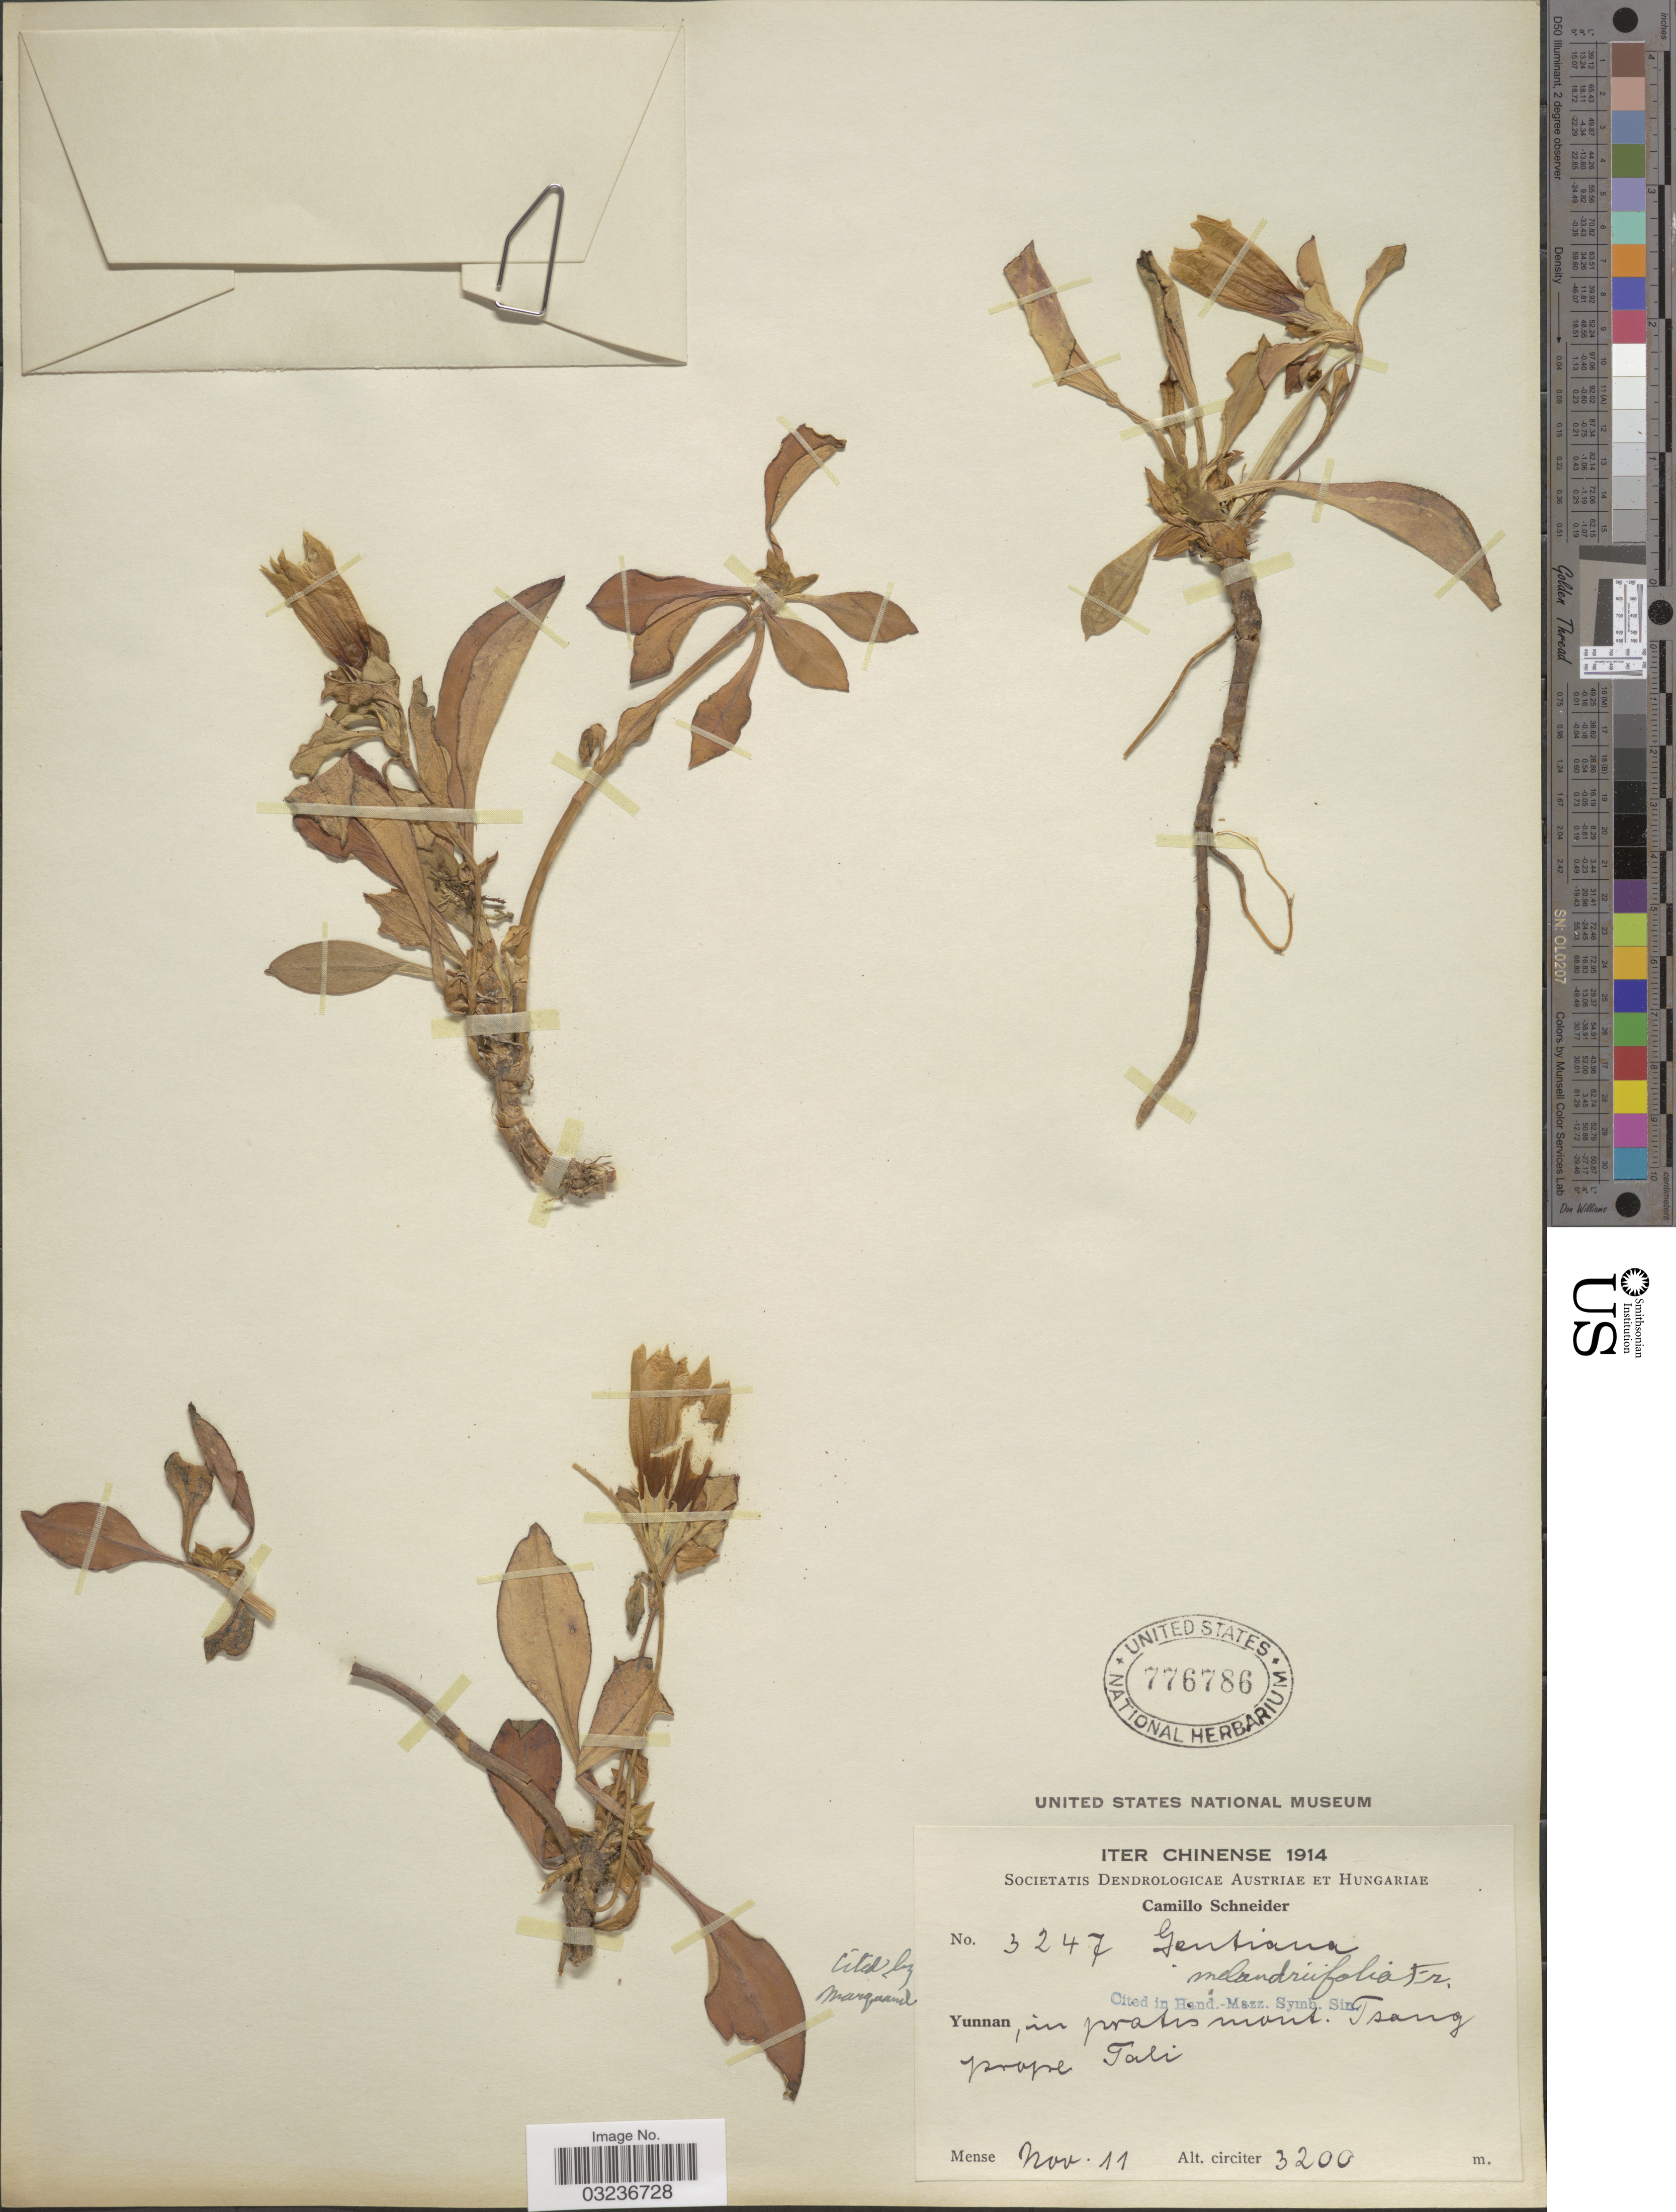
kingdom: Plantae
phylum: Tracheophyta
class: Magnoliopsida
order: Gentianales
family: Gentianaceae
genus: Gentiana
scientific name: Gentiana melandriifolia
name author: Franch.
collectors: C. K. Schneider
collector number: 3247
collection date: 1914-11-11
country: China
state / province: Yunnan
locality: Yunnan, in pratis mont. Tsang prope Tali.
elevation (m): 3200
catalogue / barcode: US 776786